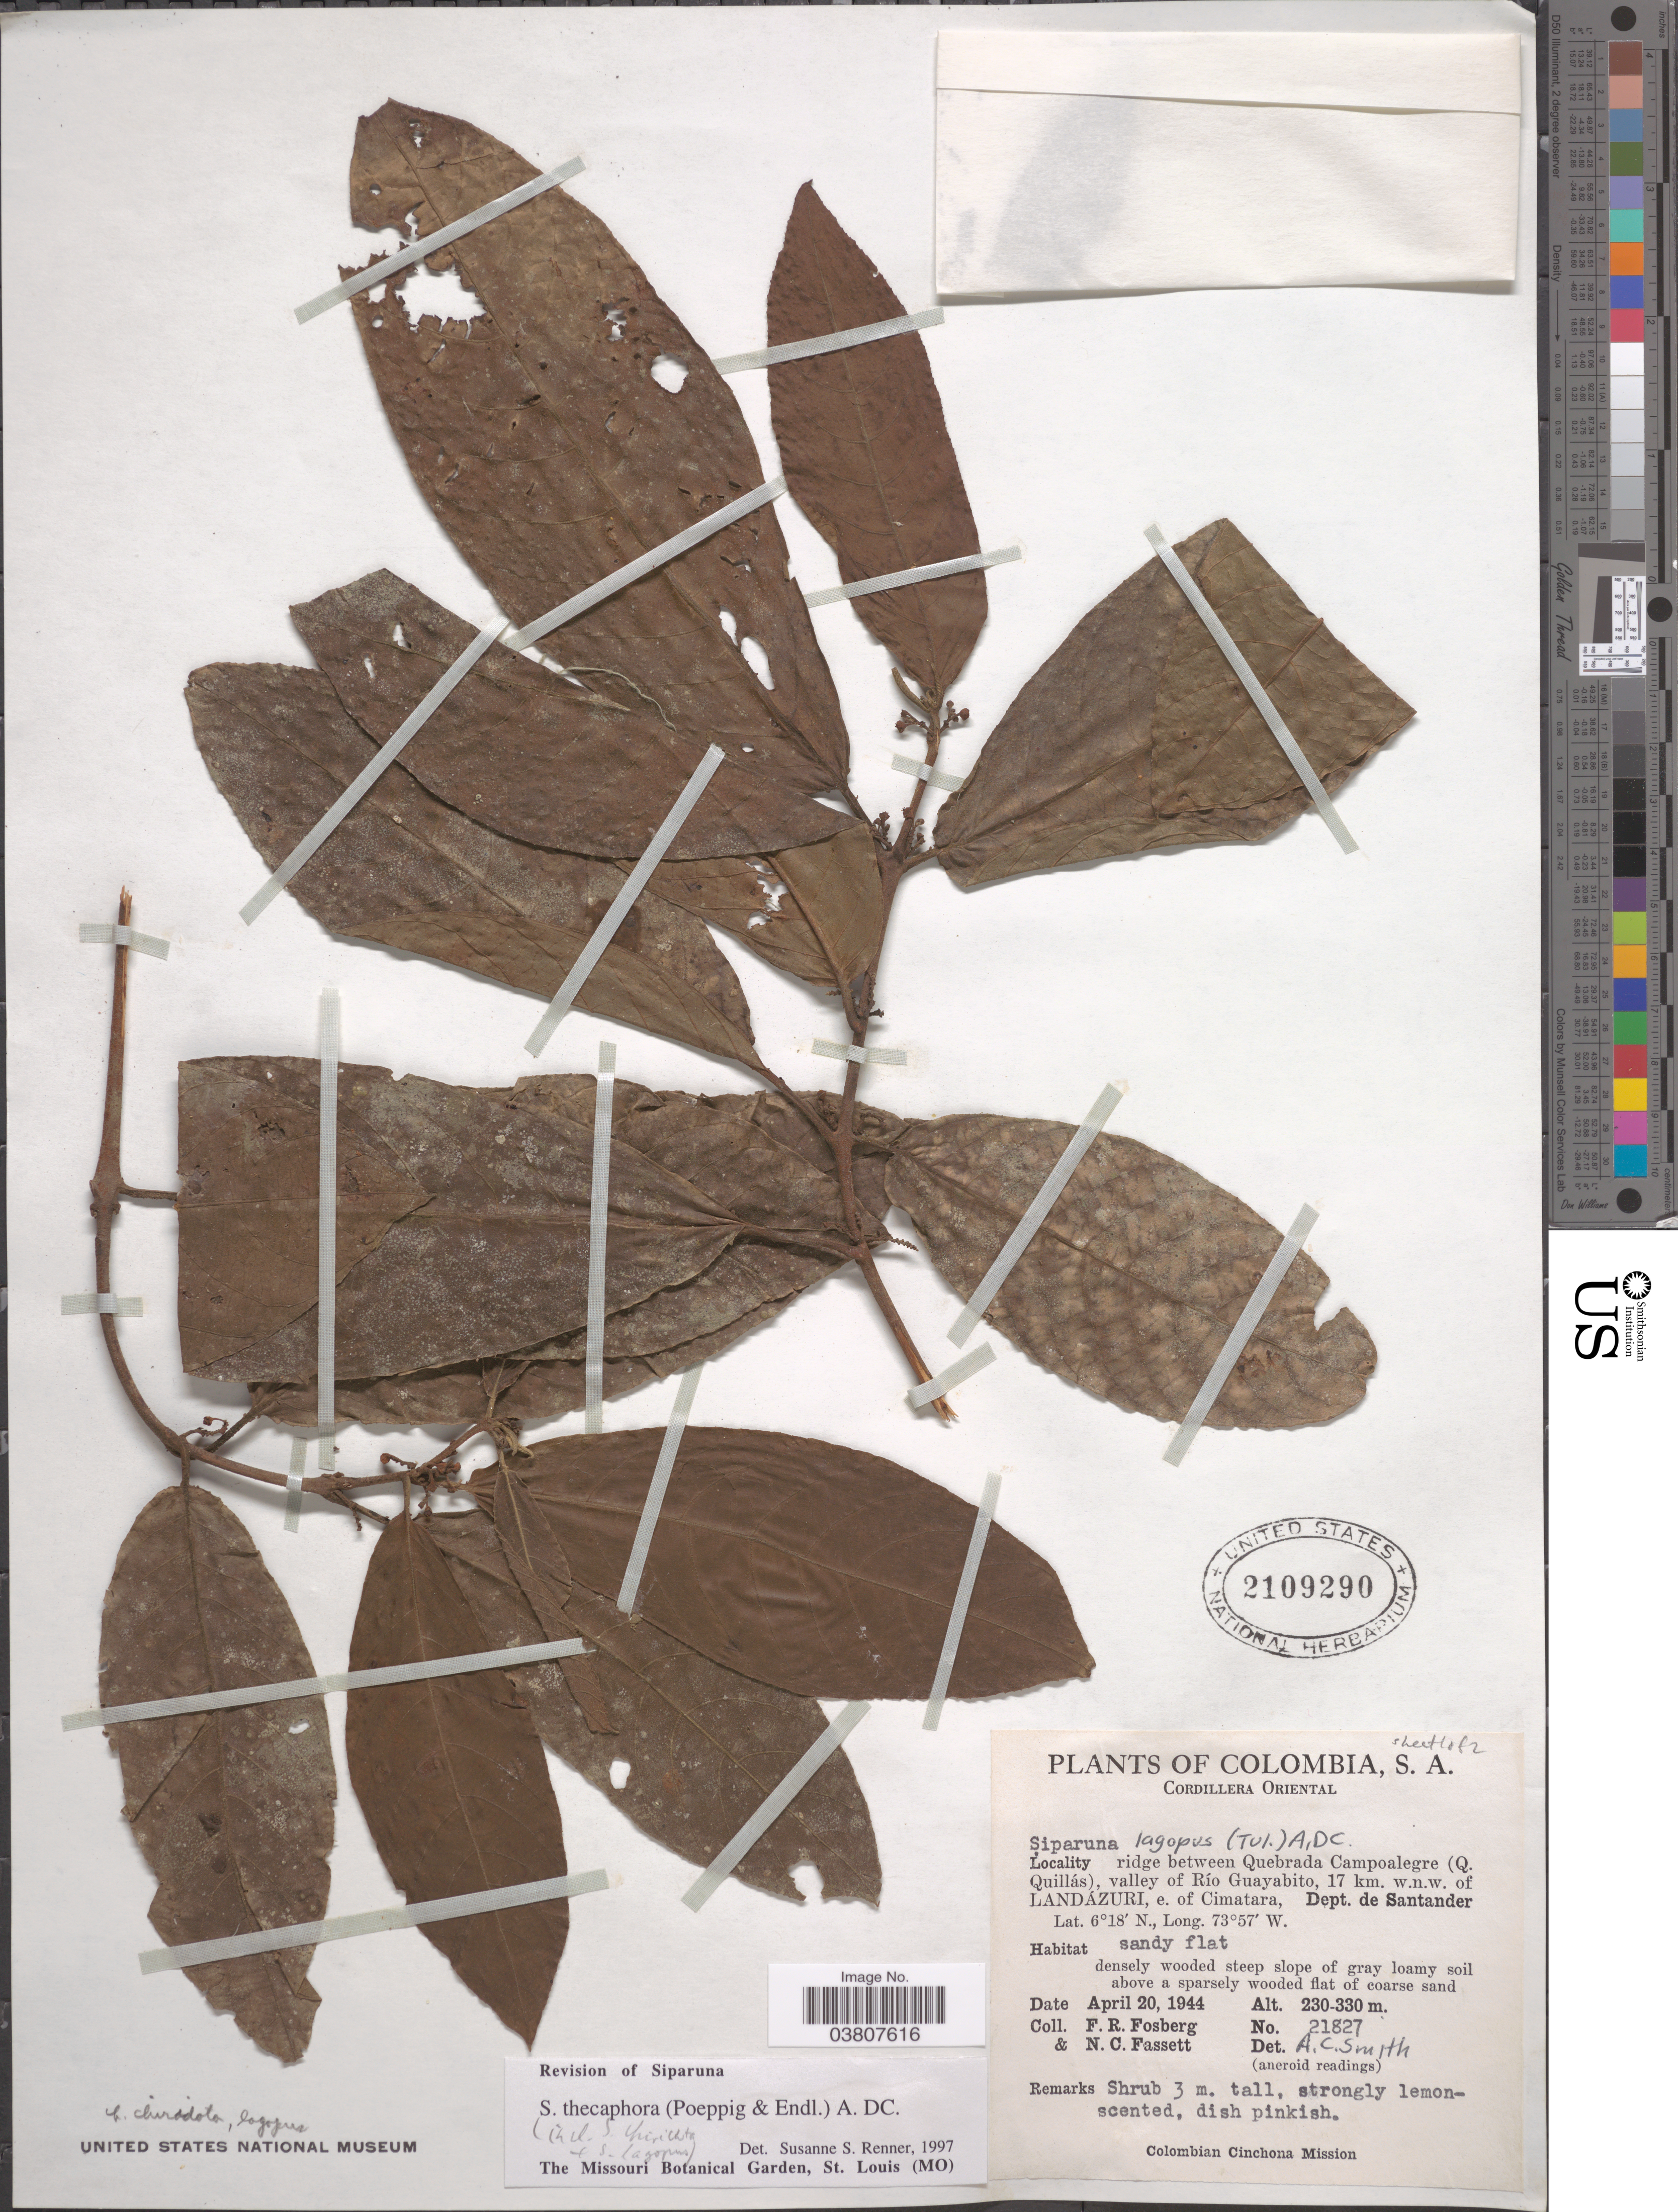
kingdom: Plantae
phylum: Tracheophyta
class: Magnoliopsida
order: Laurales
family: Siparunaceae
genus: Siparuna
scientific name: Siparuna thecaphora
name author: (Poepp. & Endl.) A. DC.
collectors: F. R. Fosberg & N. C. Fassett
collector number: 21827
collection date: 1944-04-20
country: Colombia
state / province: Santander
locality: Cordillera Oriental. Ridge between Quebrada Campoalegre (Q. Quillás), valley of Río Guayabito, 17 km. w.n.w. of Landázuri, e. of Cimatara, Dept. de Santander.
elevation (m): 230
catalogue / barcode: US 2109290